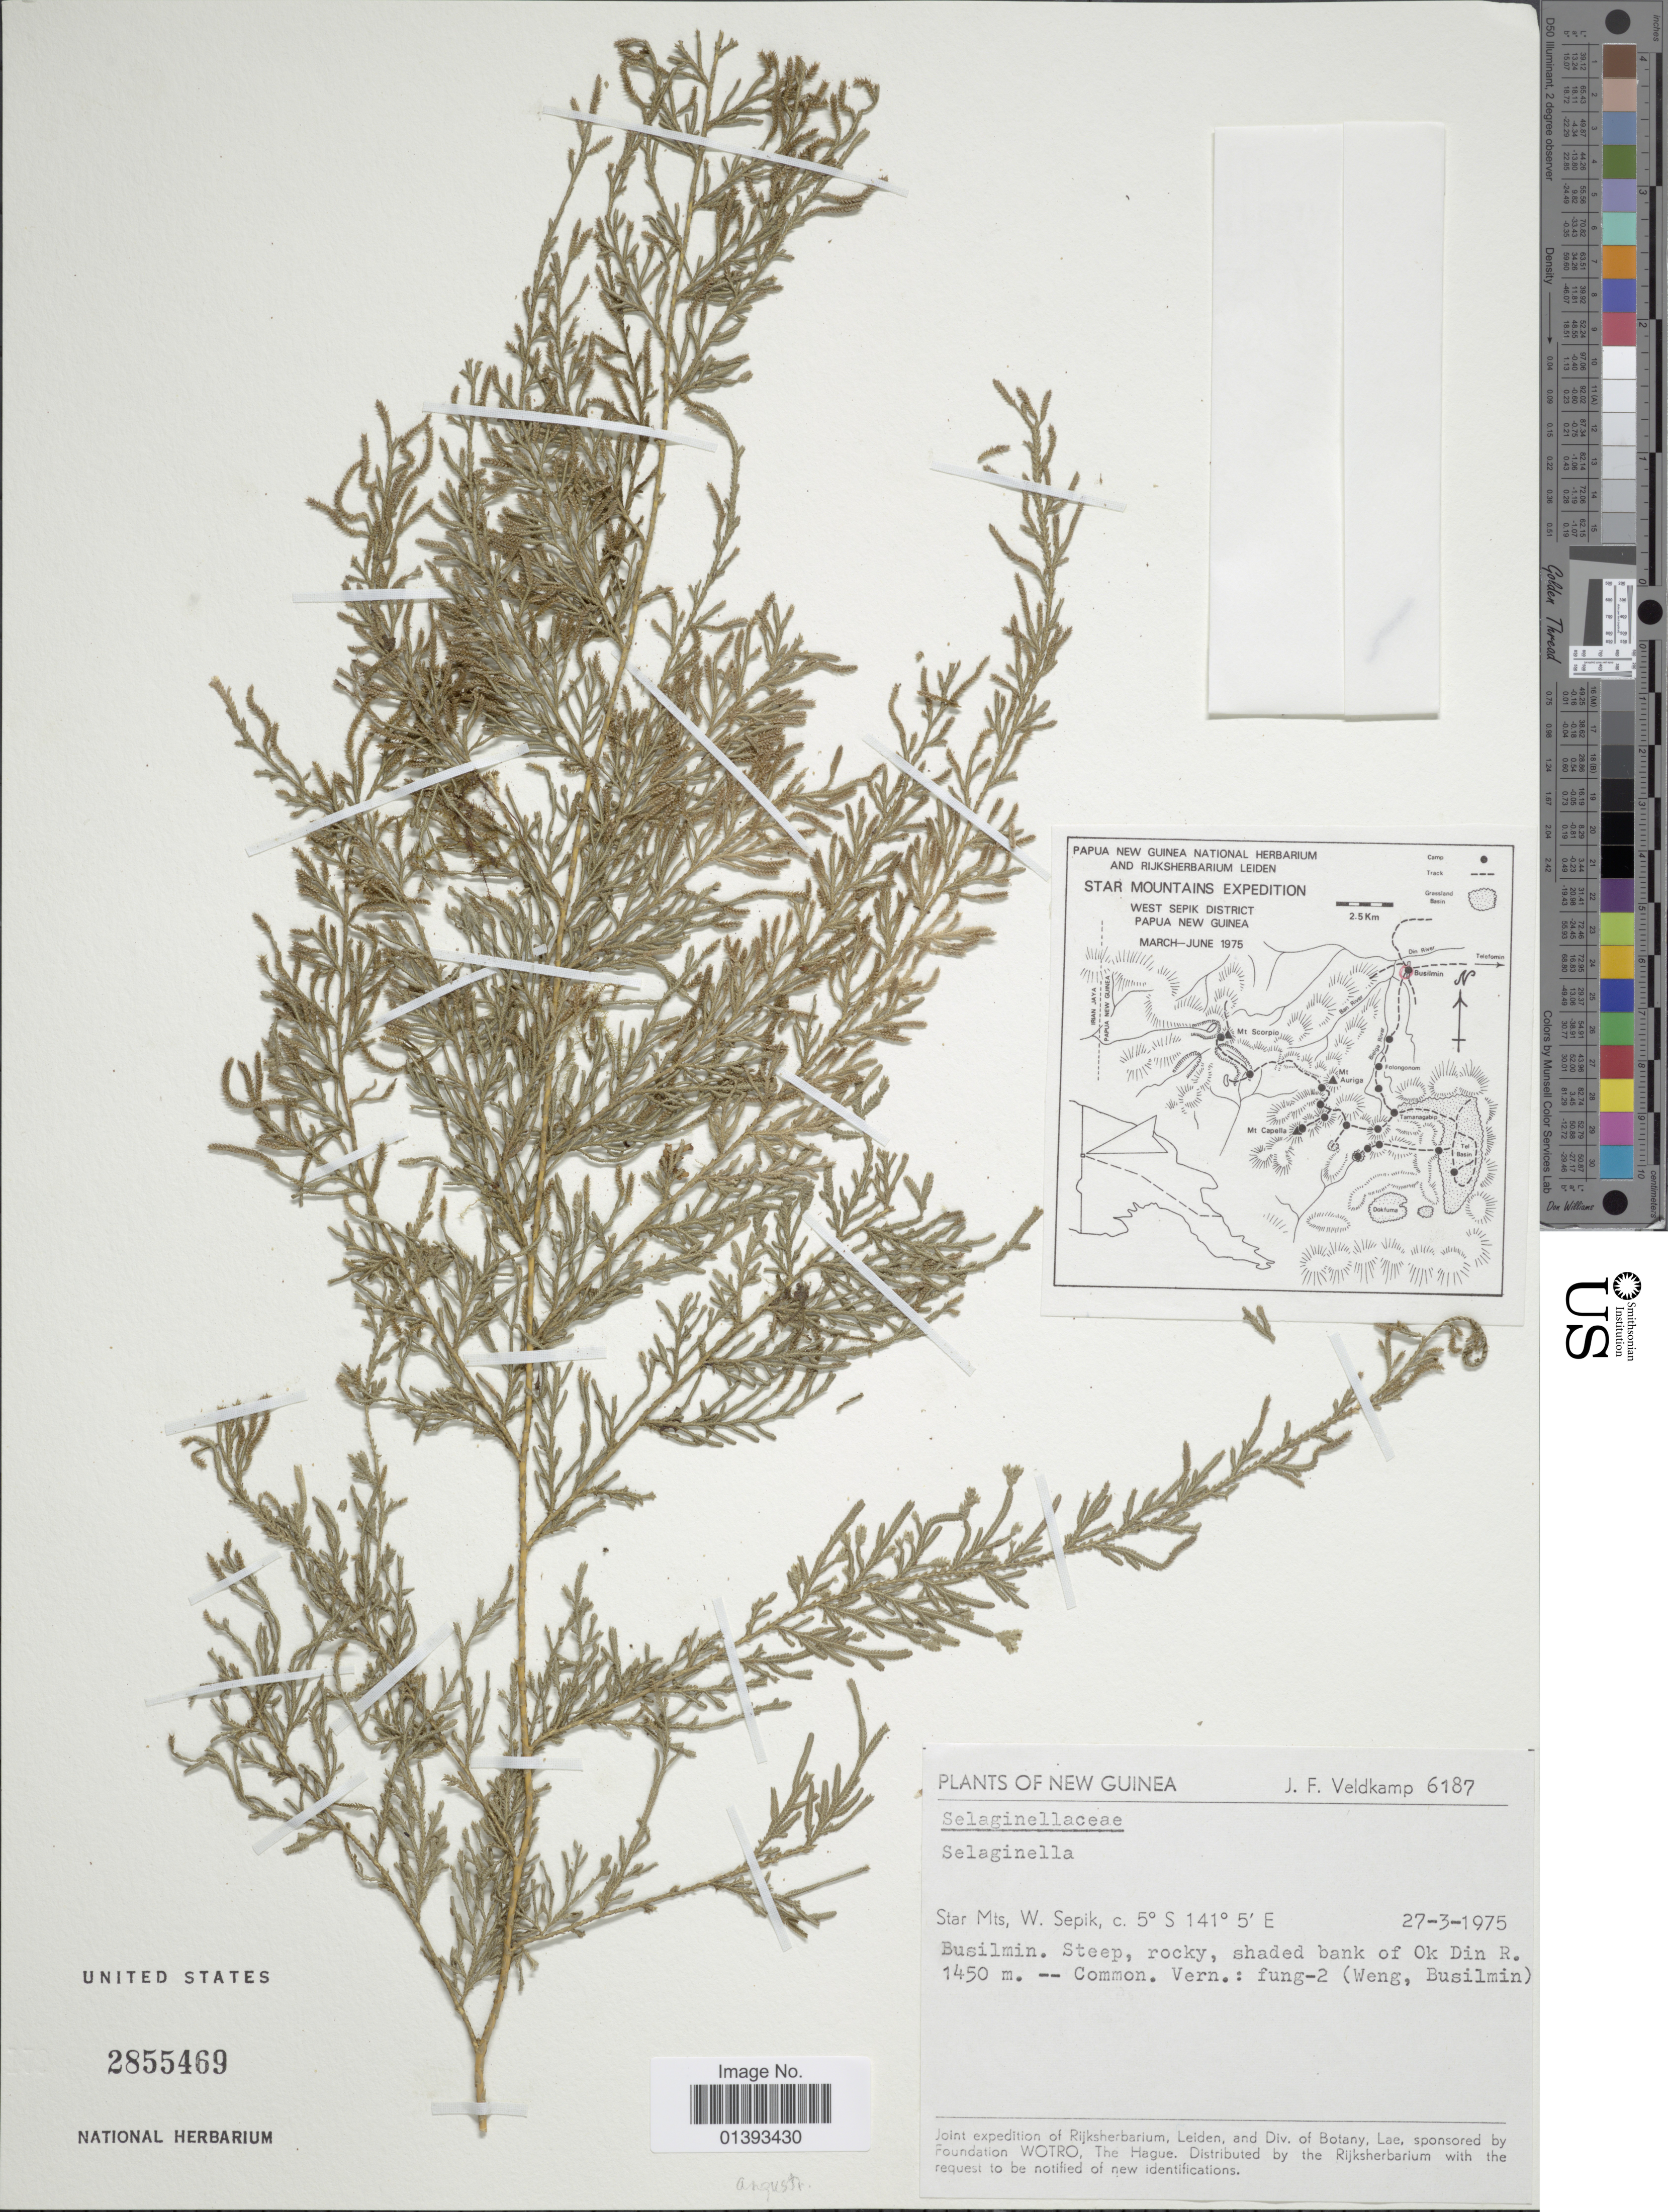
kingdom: Plantae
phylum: Tracheophyta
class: Lycopodiopsida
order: Selaginellales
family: Selaginellaceae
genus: Selaginella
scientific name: Selaginella angustiramea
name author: F. Muell. & Baker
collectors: J. F. Veldkamp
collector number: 6187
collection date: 1975-03-27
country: Papua New Guinea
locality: Star Mts, W. Sepik, Busilmin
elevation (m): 1450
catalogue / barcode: US 2855469